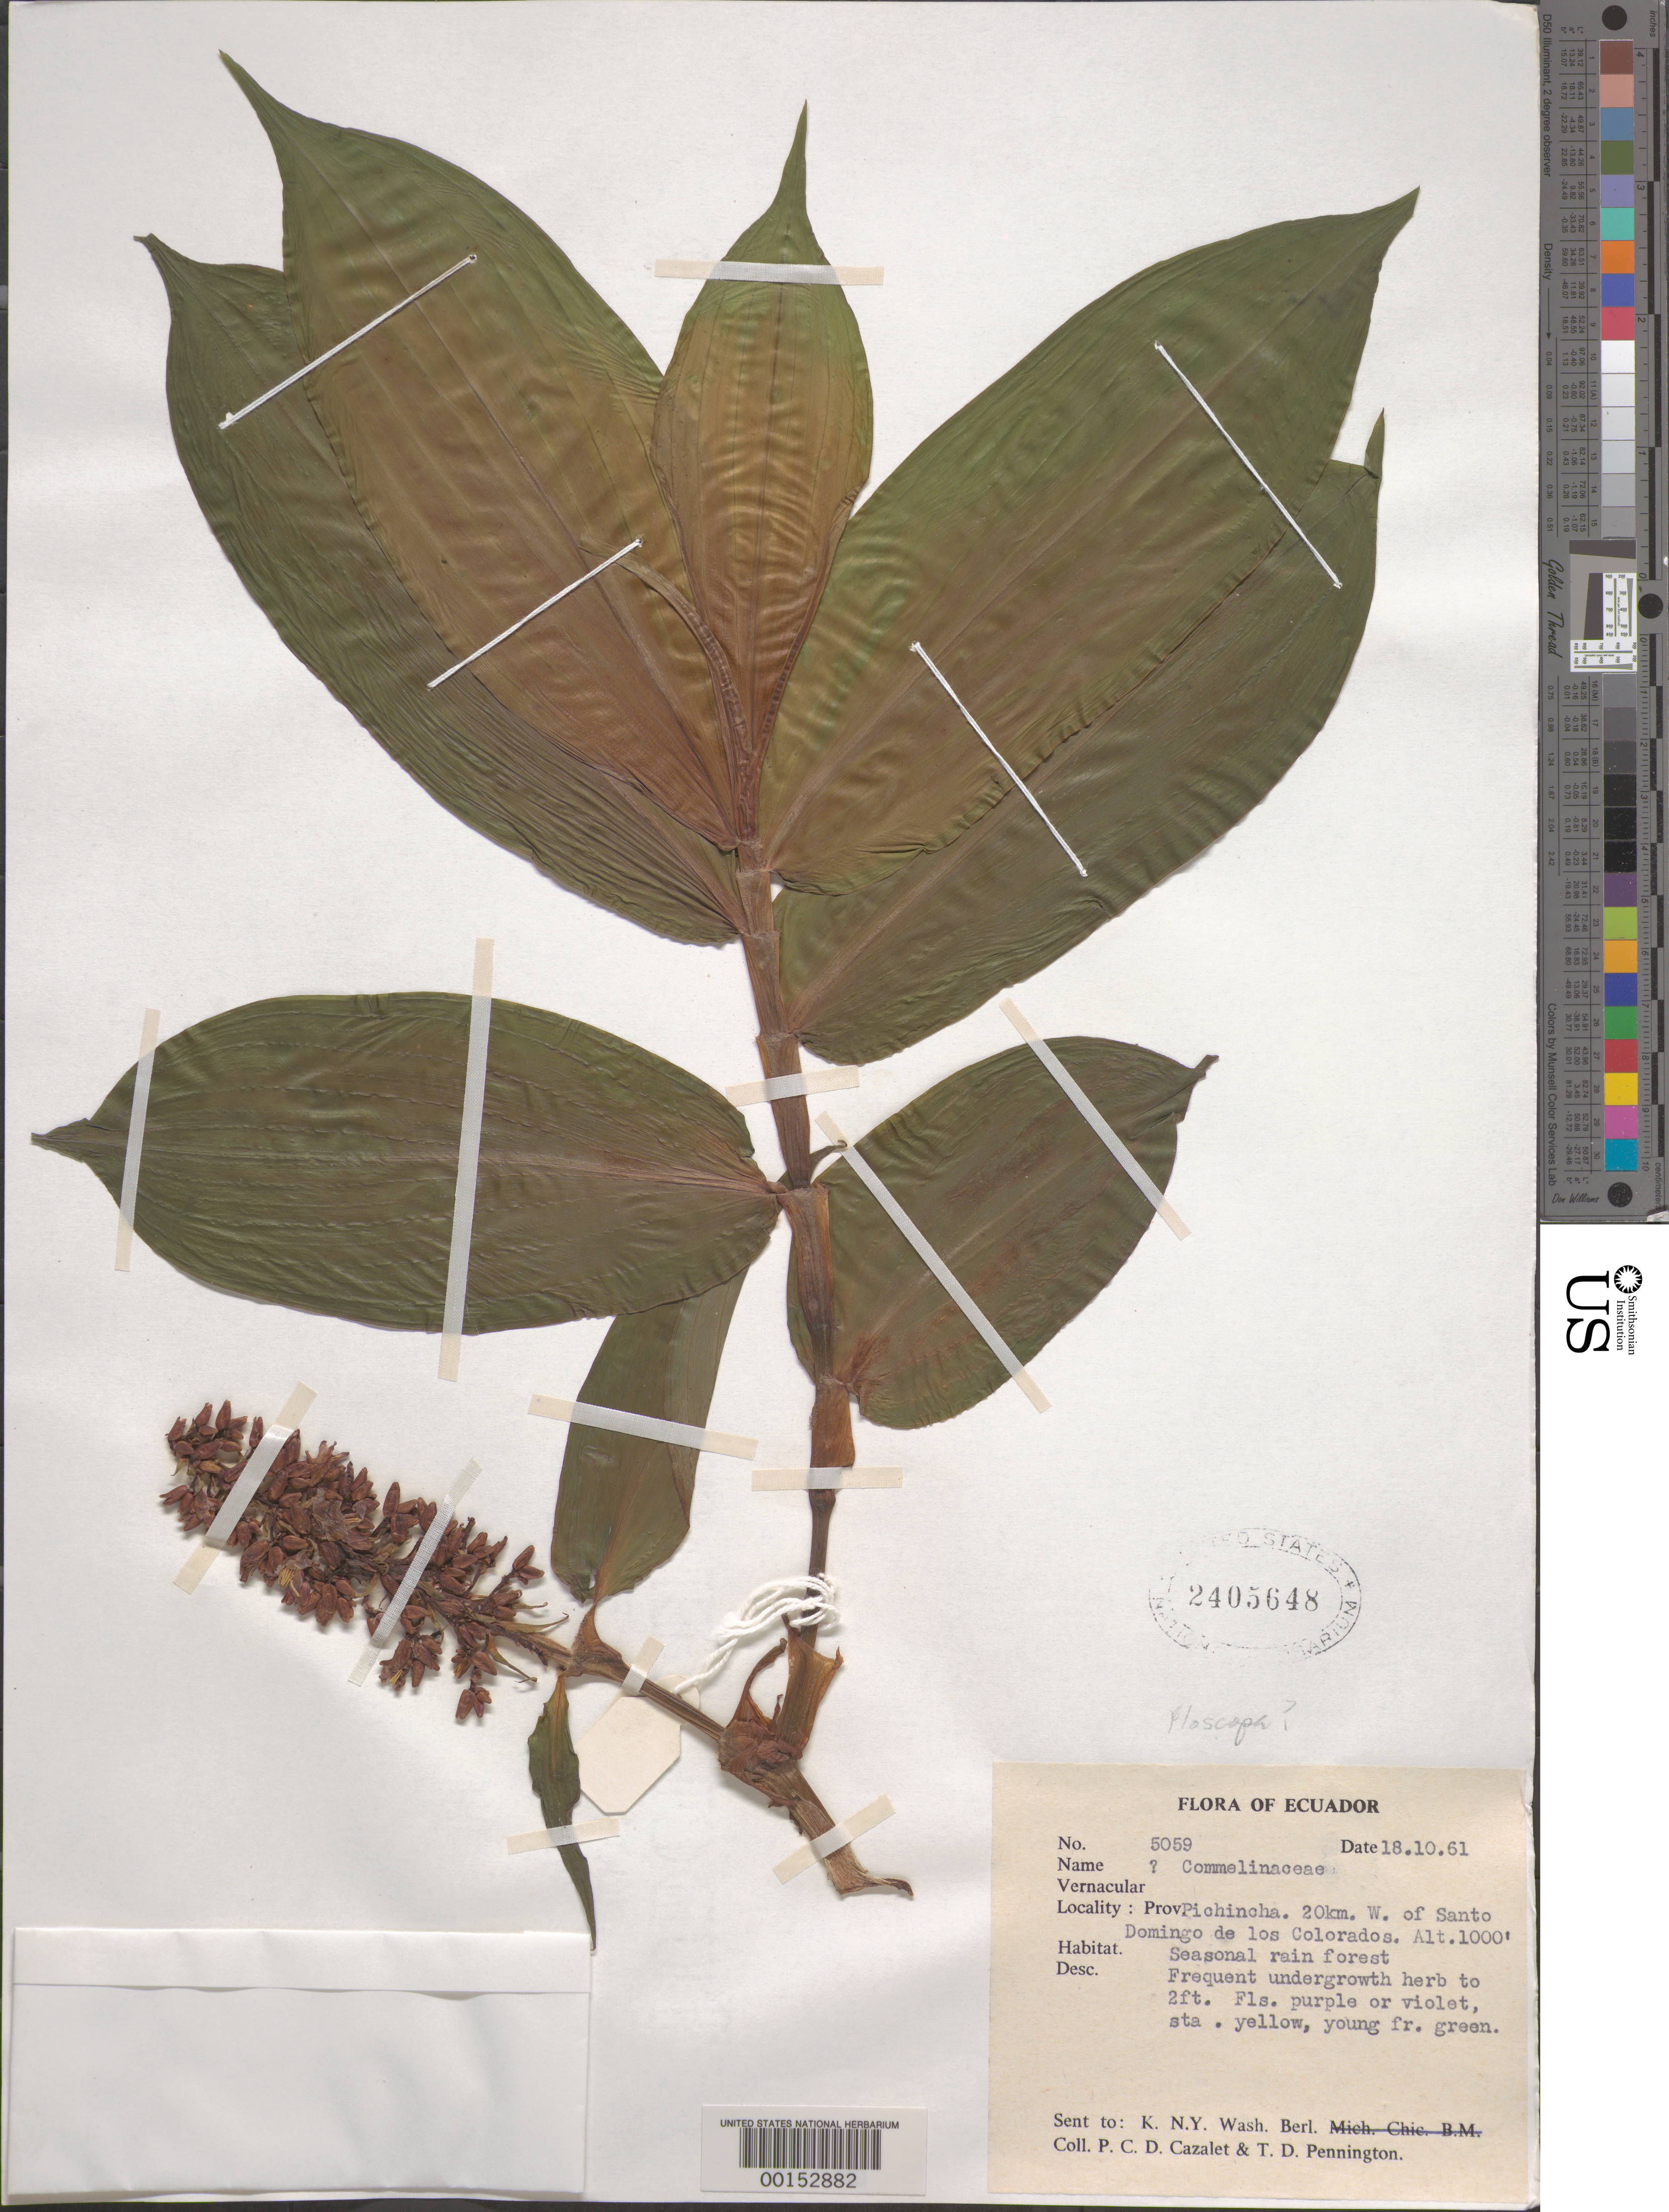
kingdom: Plantae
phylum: Tracheophyta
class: Liliopsida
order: Commelinales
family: Commelinaceae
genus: Dichorisandra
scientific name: Dichorisandra sp.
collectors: P. Cazalet & T. D. Pennington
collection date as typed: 18 Oct 1961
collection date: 1961-10-18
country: Ecuador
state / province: Pichincha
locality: W of Santo Domingo de los Colorados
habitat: Seasonal rainforest, undergrowth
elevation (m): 305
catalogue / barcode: US 2405648